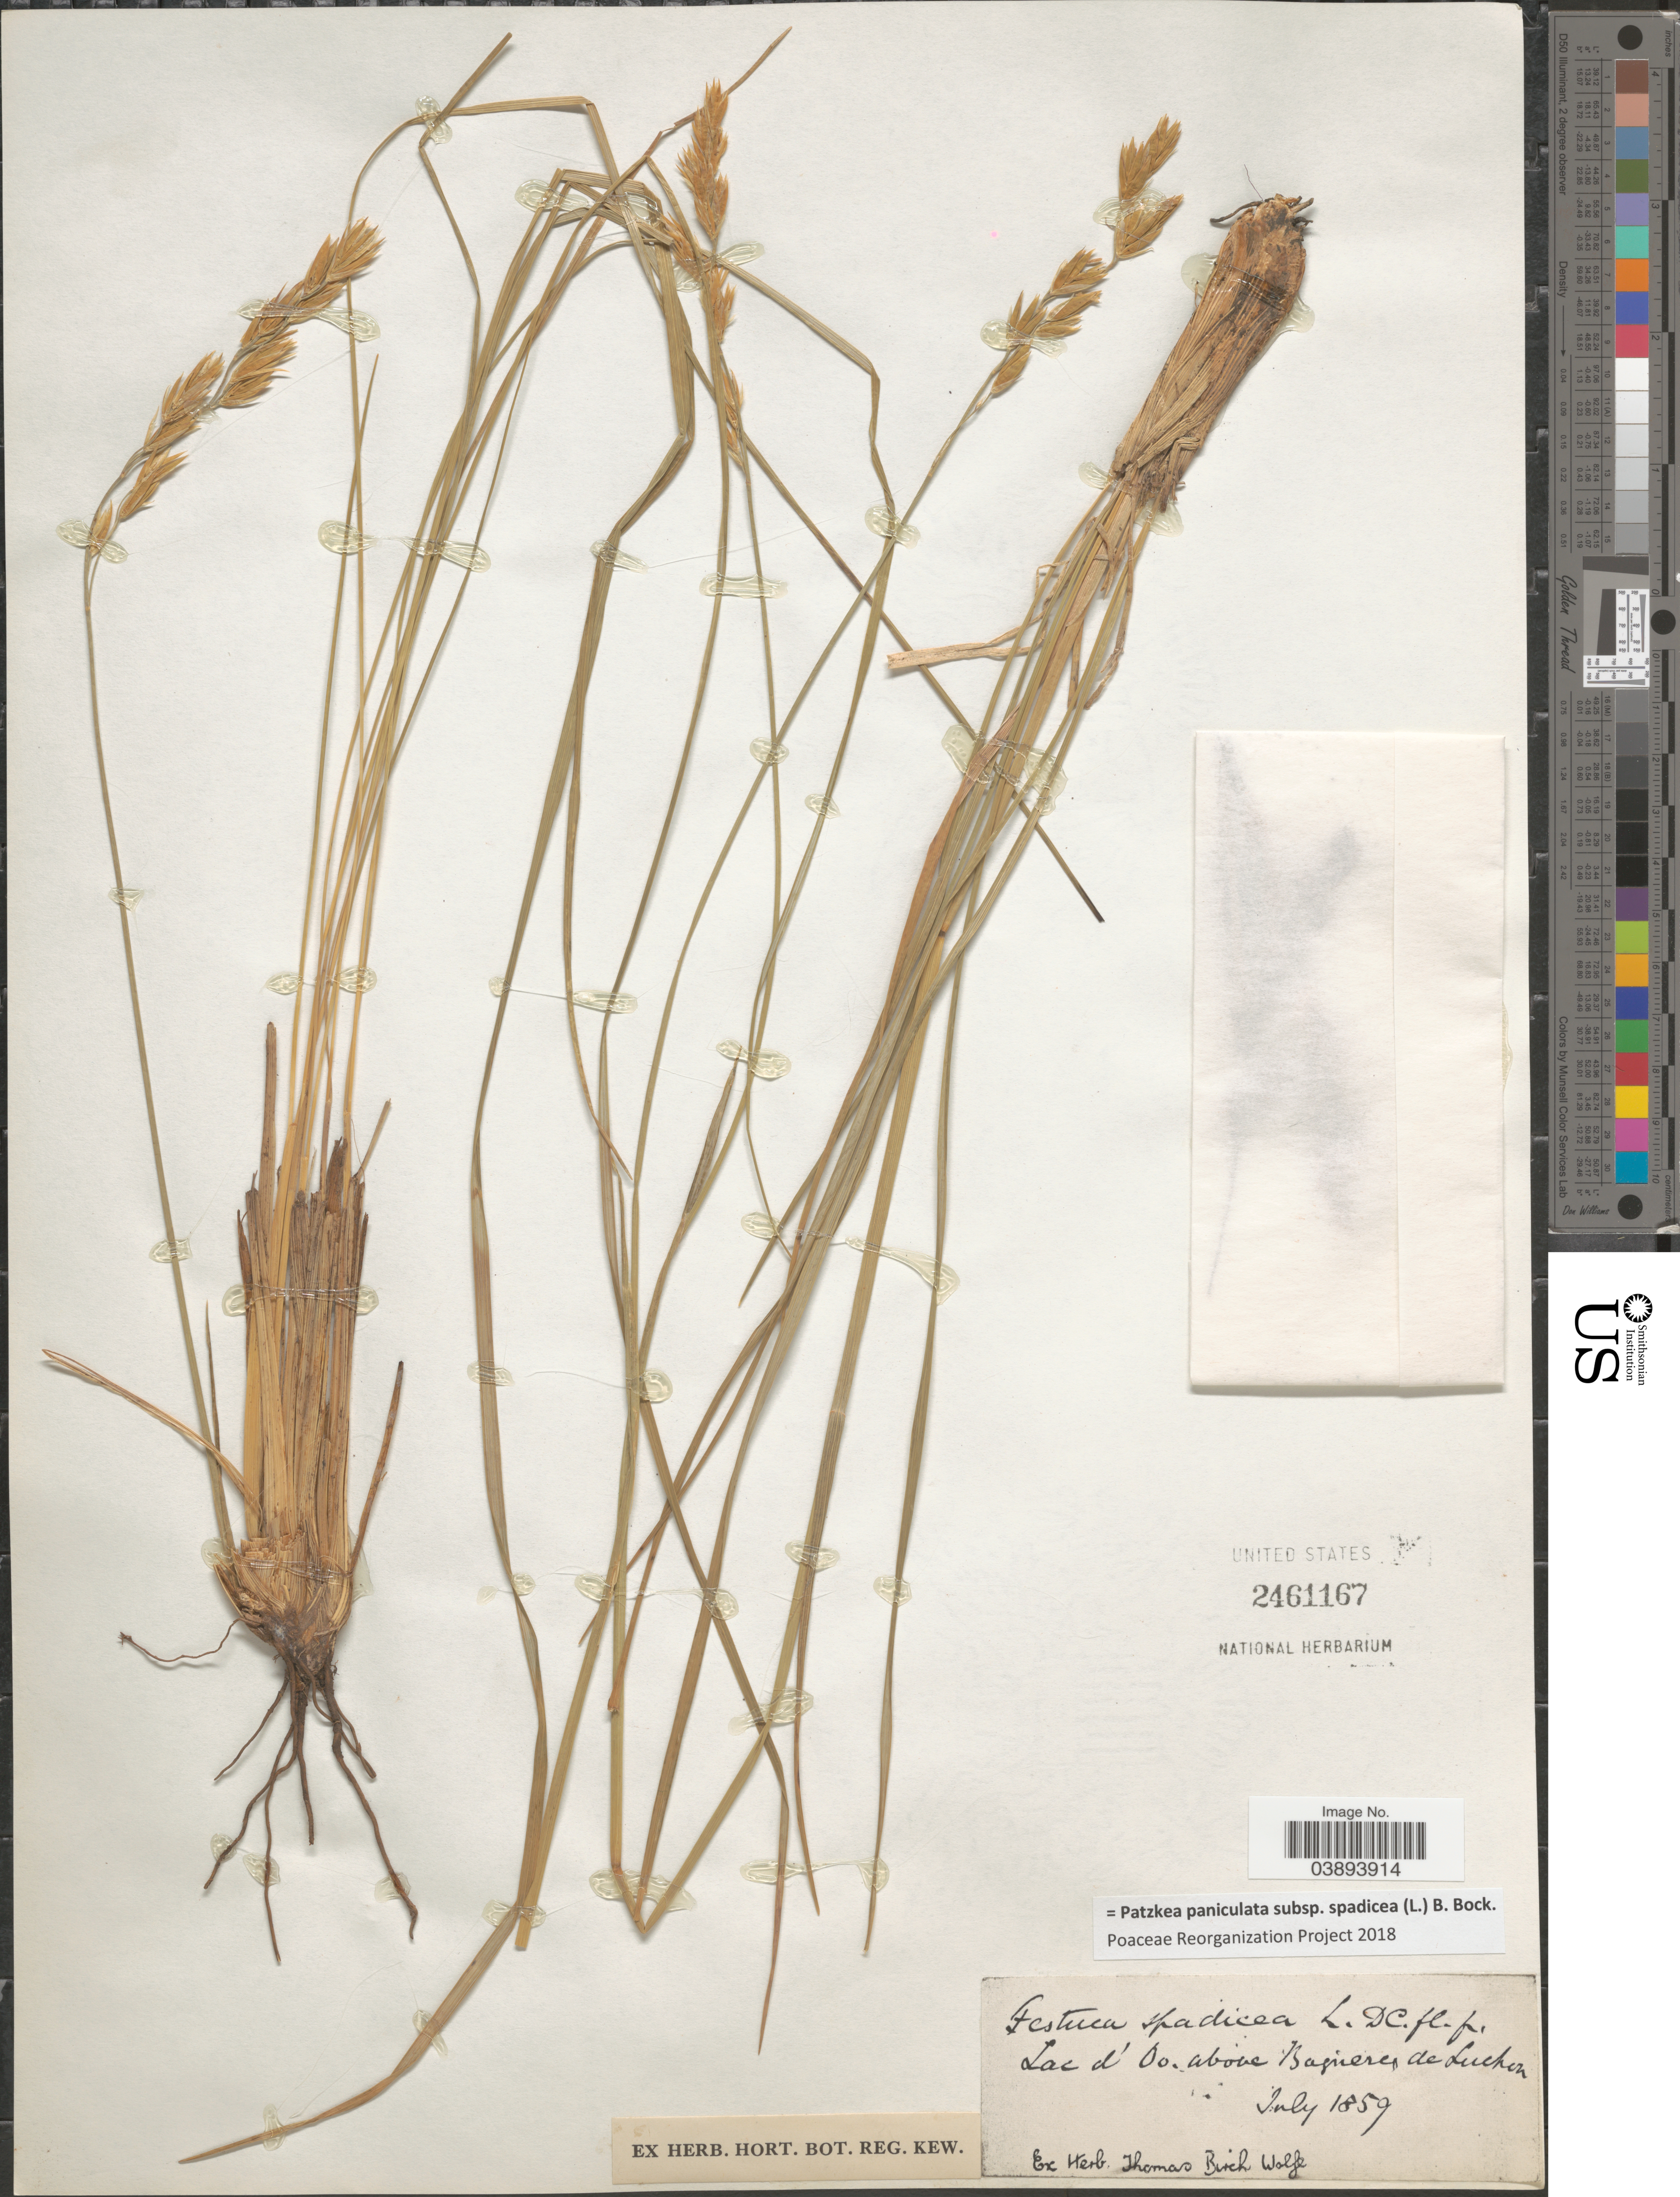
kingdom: Plantae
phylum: Tracheophyta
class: Liliopsida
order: Poales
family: Poaceae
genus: Patzkea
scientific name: Patzkea paniculata subsp. spadicea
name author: (L.) G. H. Loos & B. Bock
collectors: Ex herb. Thomas Birch Wolfe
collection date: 1859-07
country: France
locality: Lac d' Oo. above Bagneres de Luchon.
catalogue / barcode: US 2461167